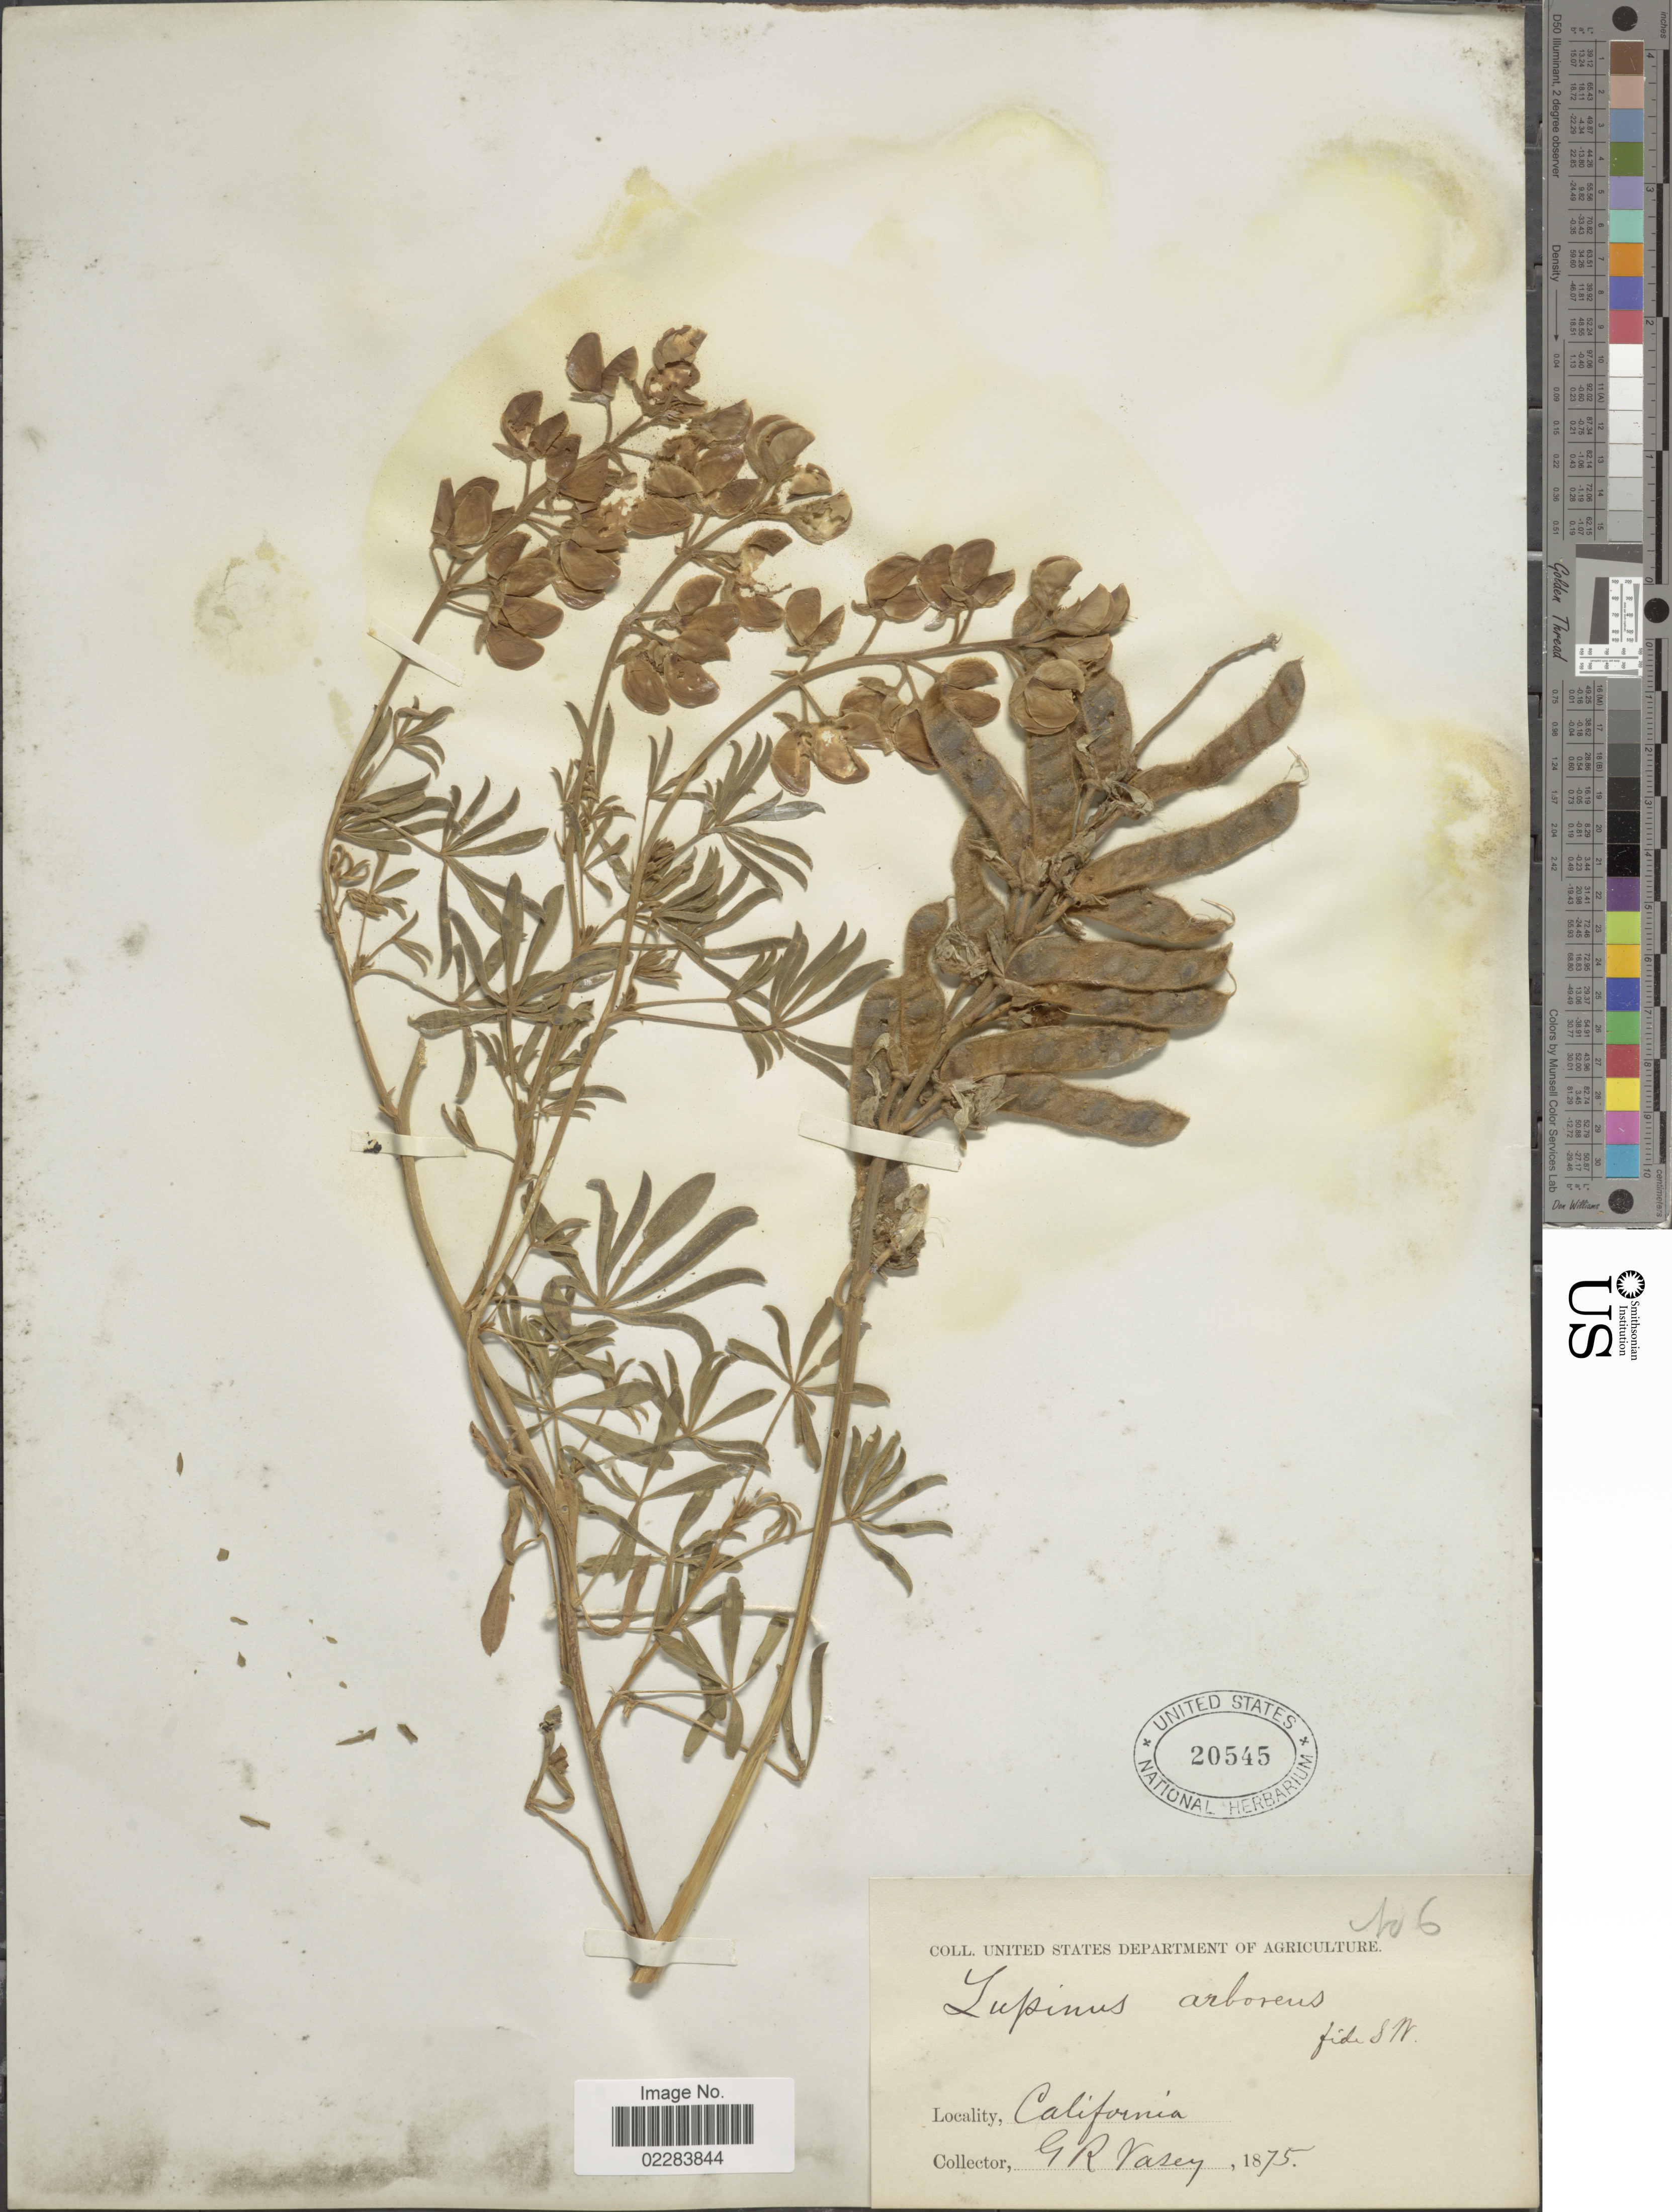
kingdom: Plantae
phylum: Tracheophyta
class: Magnoliopsida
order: Fabales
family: Fabaceae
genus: Lupinus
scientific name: Lupinus arboreus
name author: Sims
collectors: G. R. Vasey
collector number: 6?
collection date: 1875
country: United States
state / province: California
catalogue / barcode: US 20545